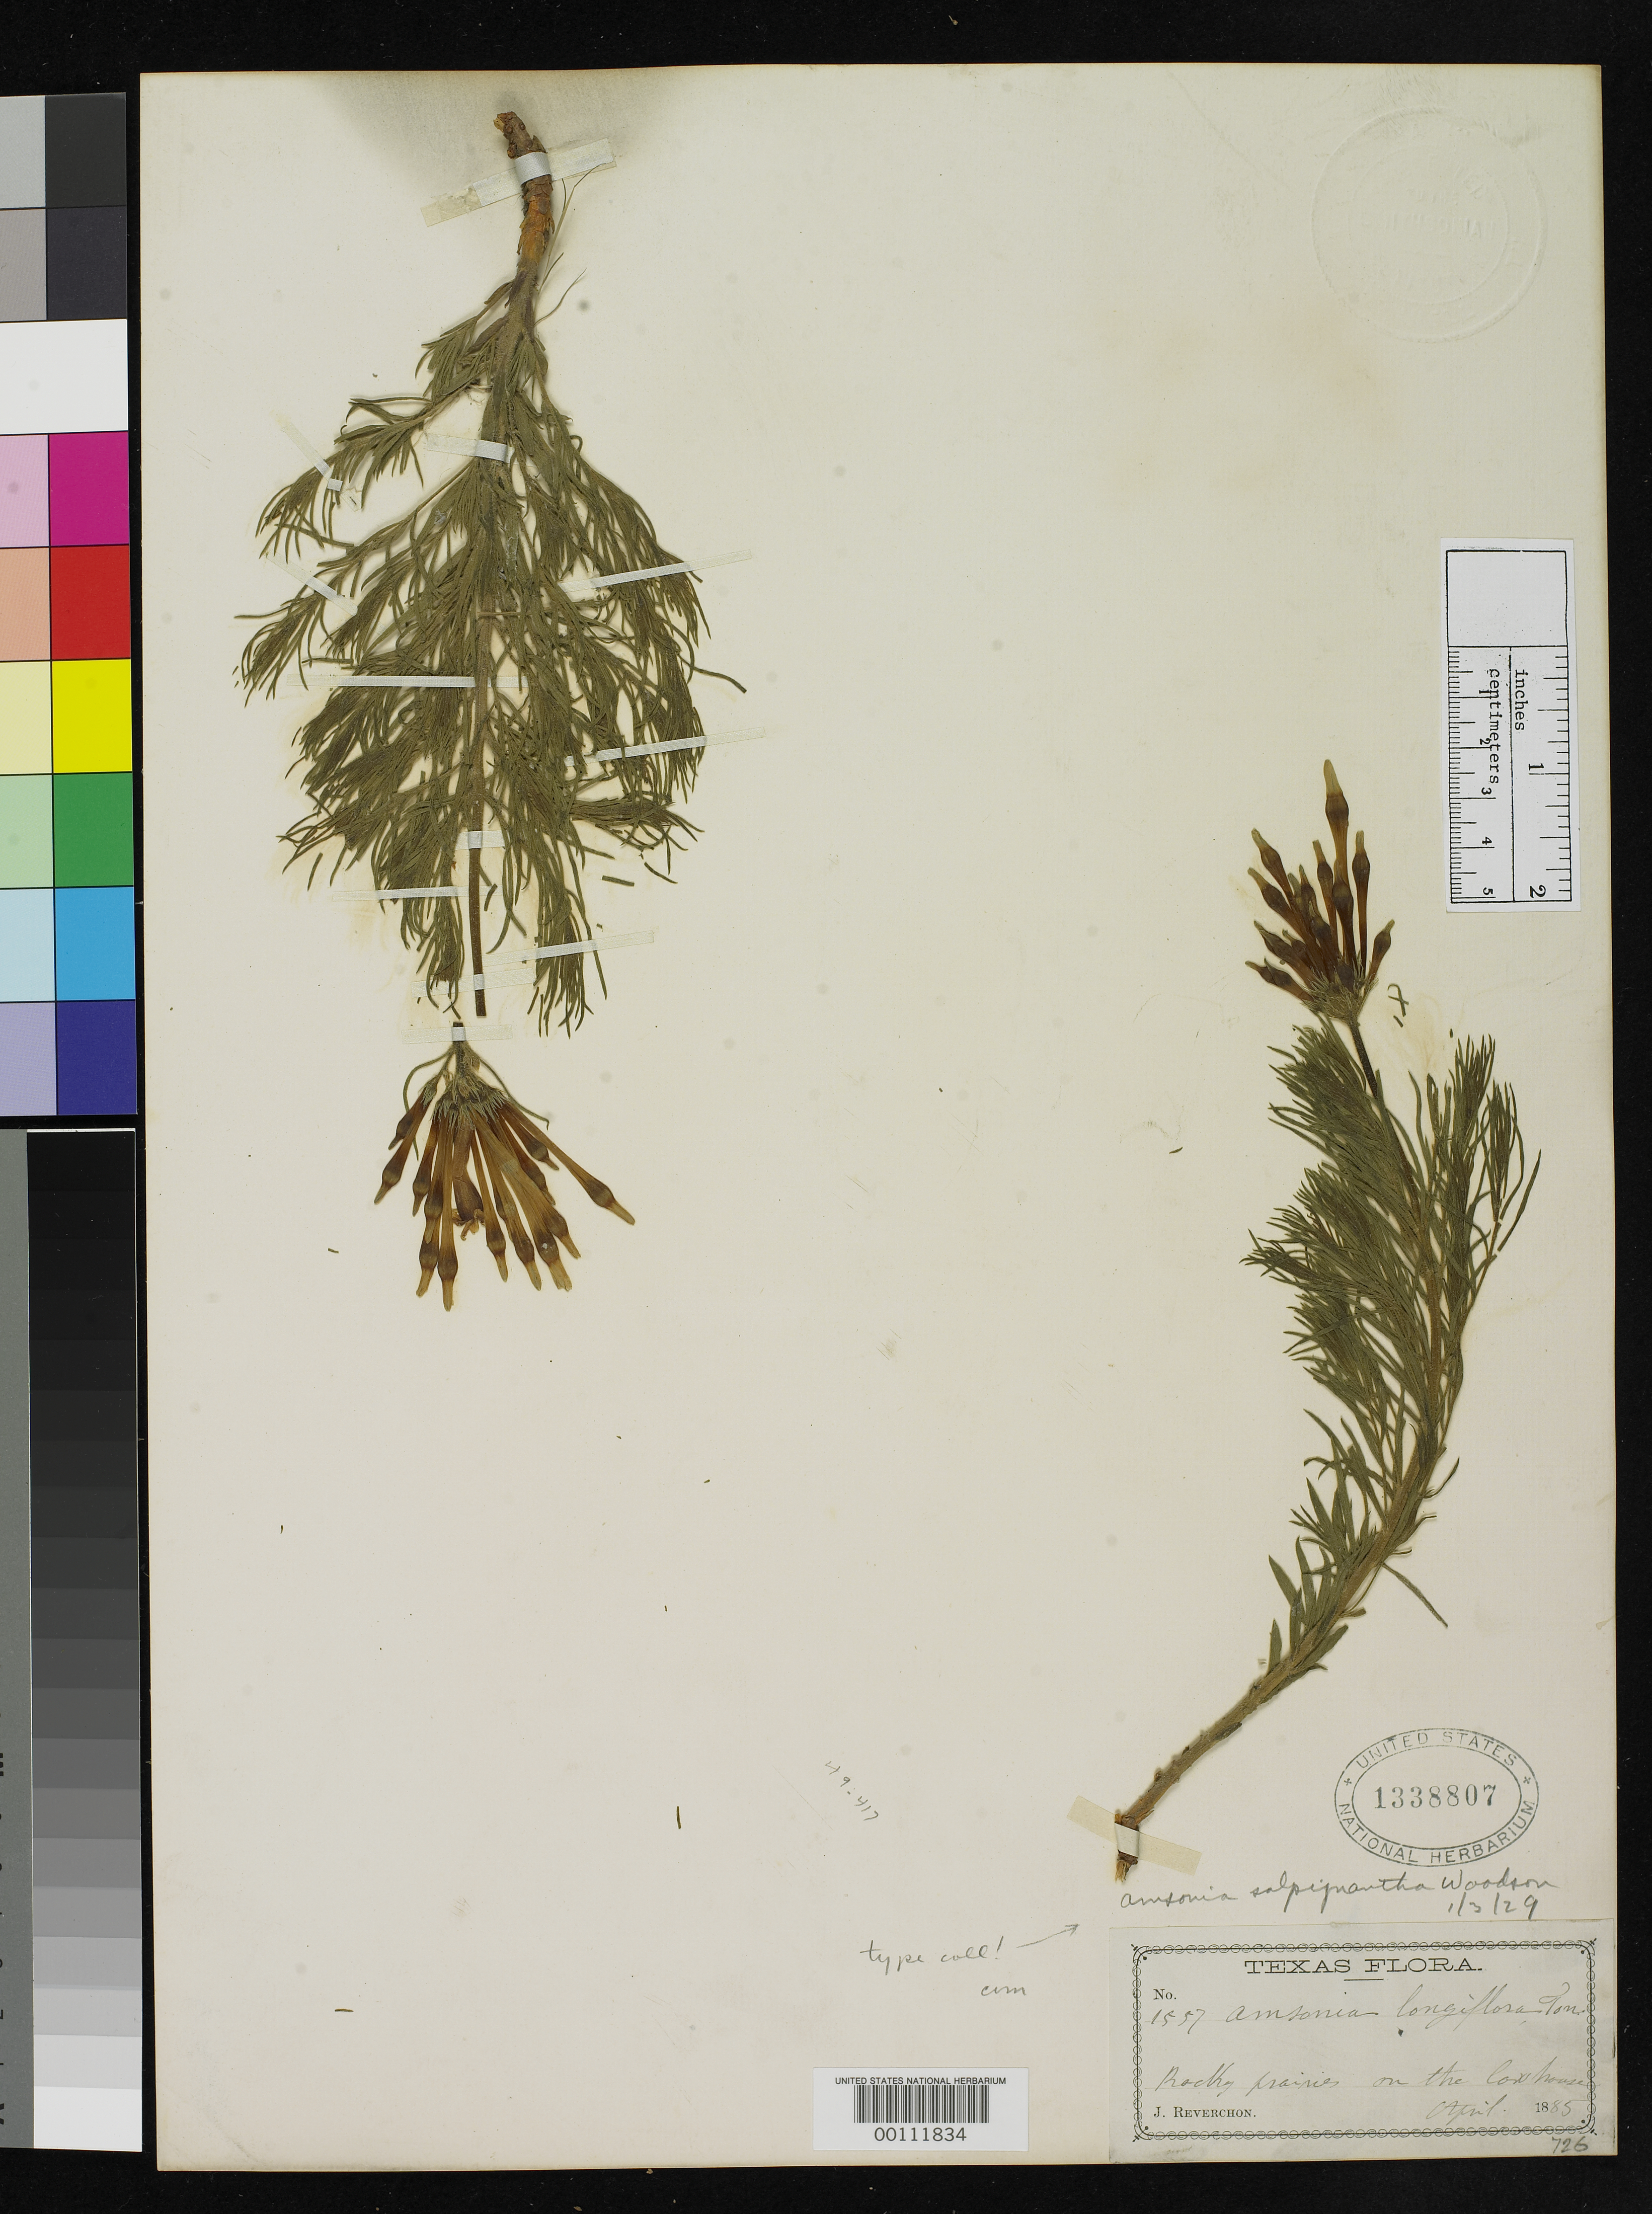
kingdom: Plantae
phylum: Tracheophyta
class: Magnoliopsida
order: Gentianales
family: Apocynaceae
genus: Amsonia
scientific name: Amsonia salpignantha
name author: Woodson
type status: Isotype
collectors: J. Reverchon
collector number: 1557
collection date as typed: May 1884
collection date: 1884-05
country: United States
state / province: Texas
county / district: Hamilton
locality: Cowhouse Creek.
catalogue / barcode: US 1338807